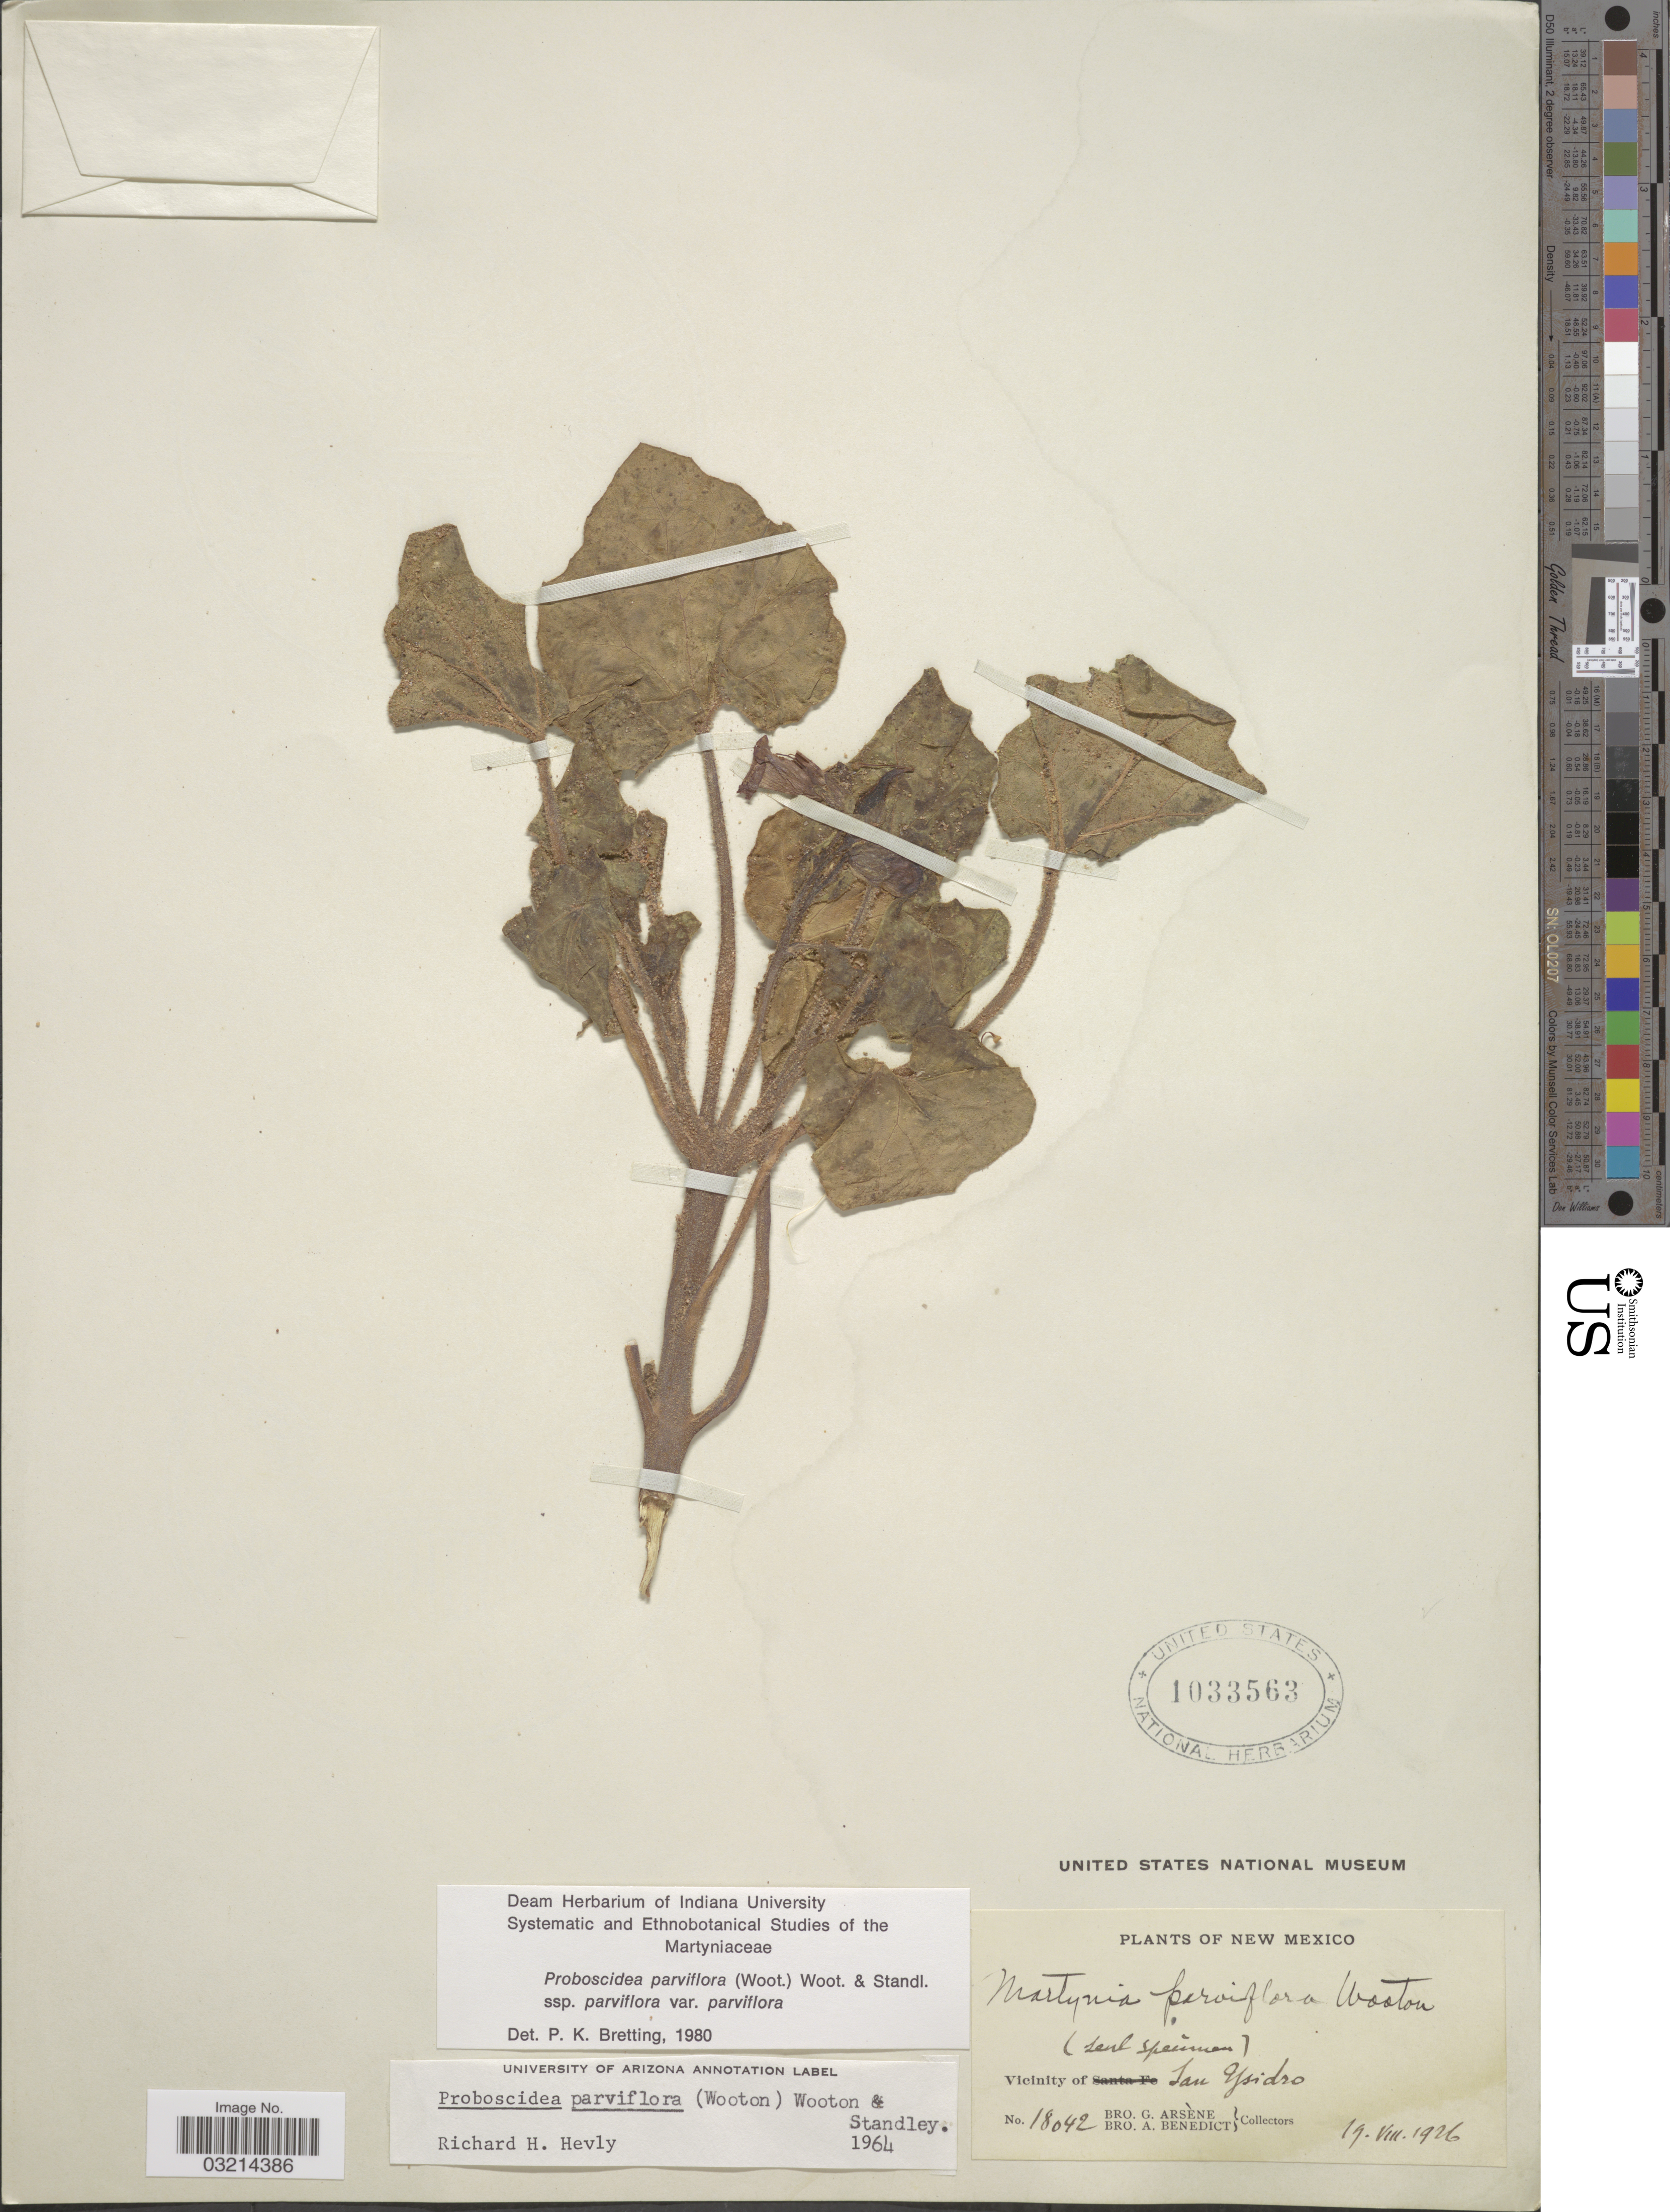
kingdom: Plantae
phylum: Tracheophyta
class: Magnoliopsida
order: Lamiales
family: Martyniaceae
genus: Proboscidea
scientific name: Proboscidea parviflora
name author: (Wooton) Wooton & Standl.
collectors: Bro. G. Arsène & Bro. A. Benedict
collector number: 18042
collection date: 1926-08-19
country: United States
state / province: New Mexico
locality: Vicinity of San Ysidro.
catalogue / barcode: US 1033563